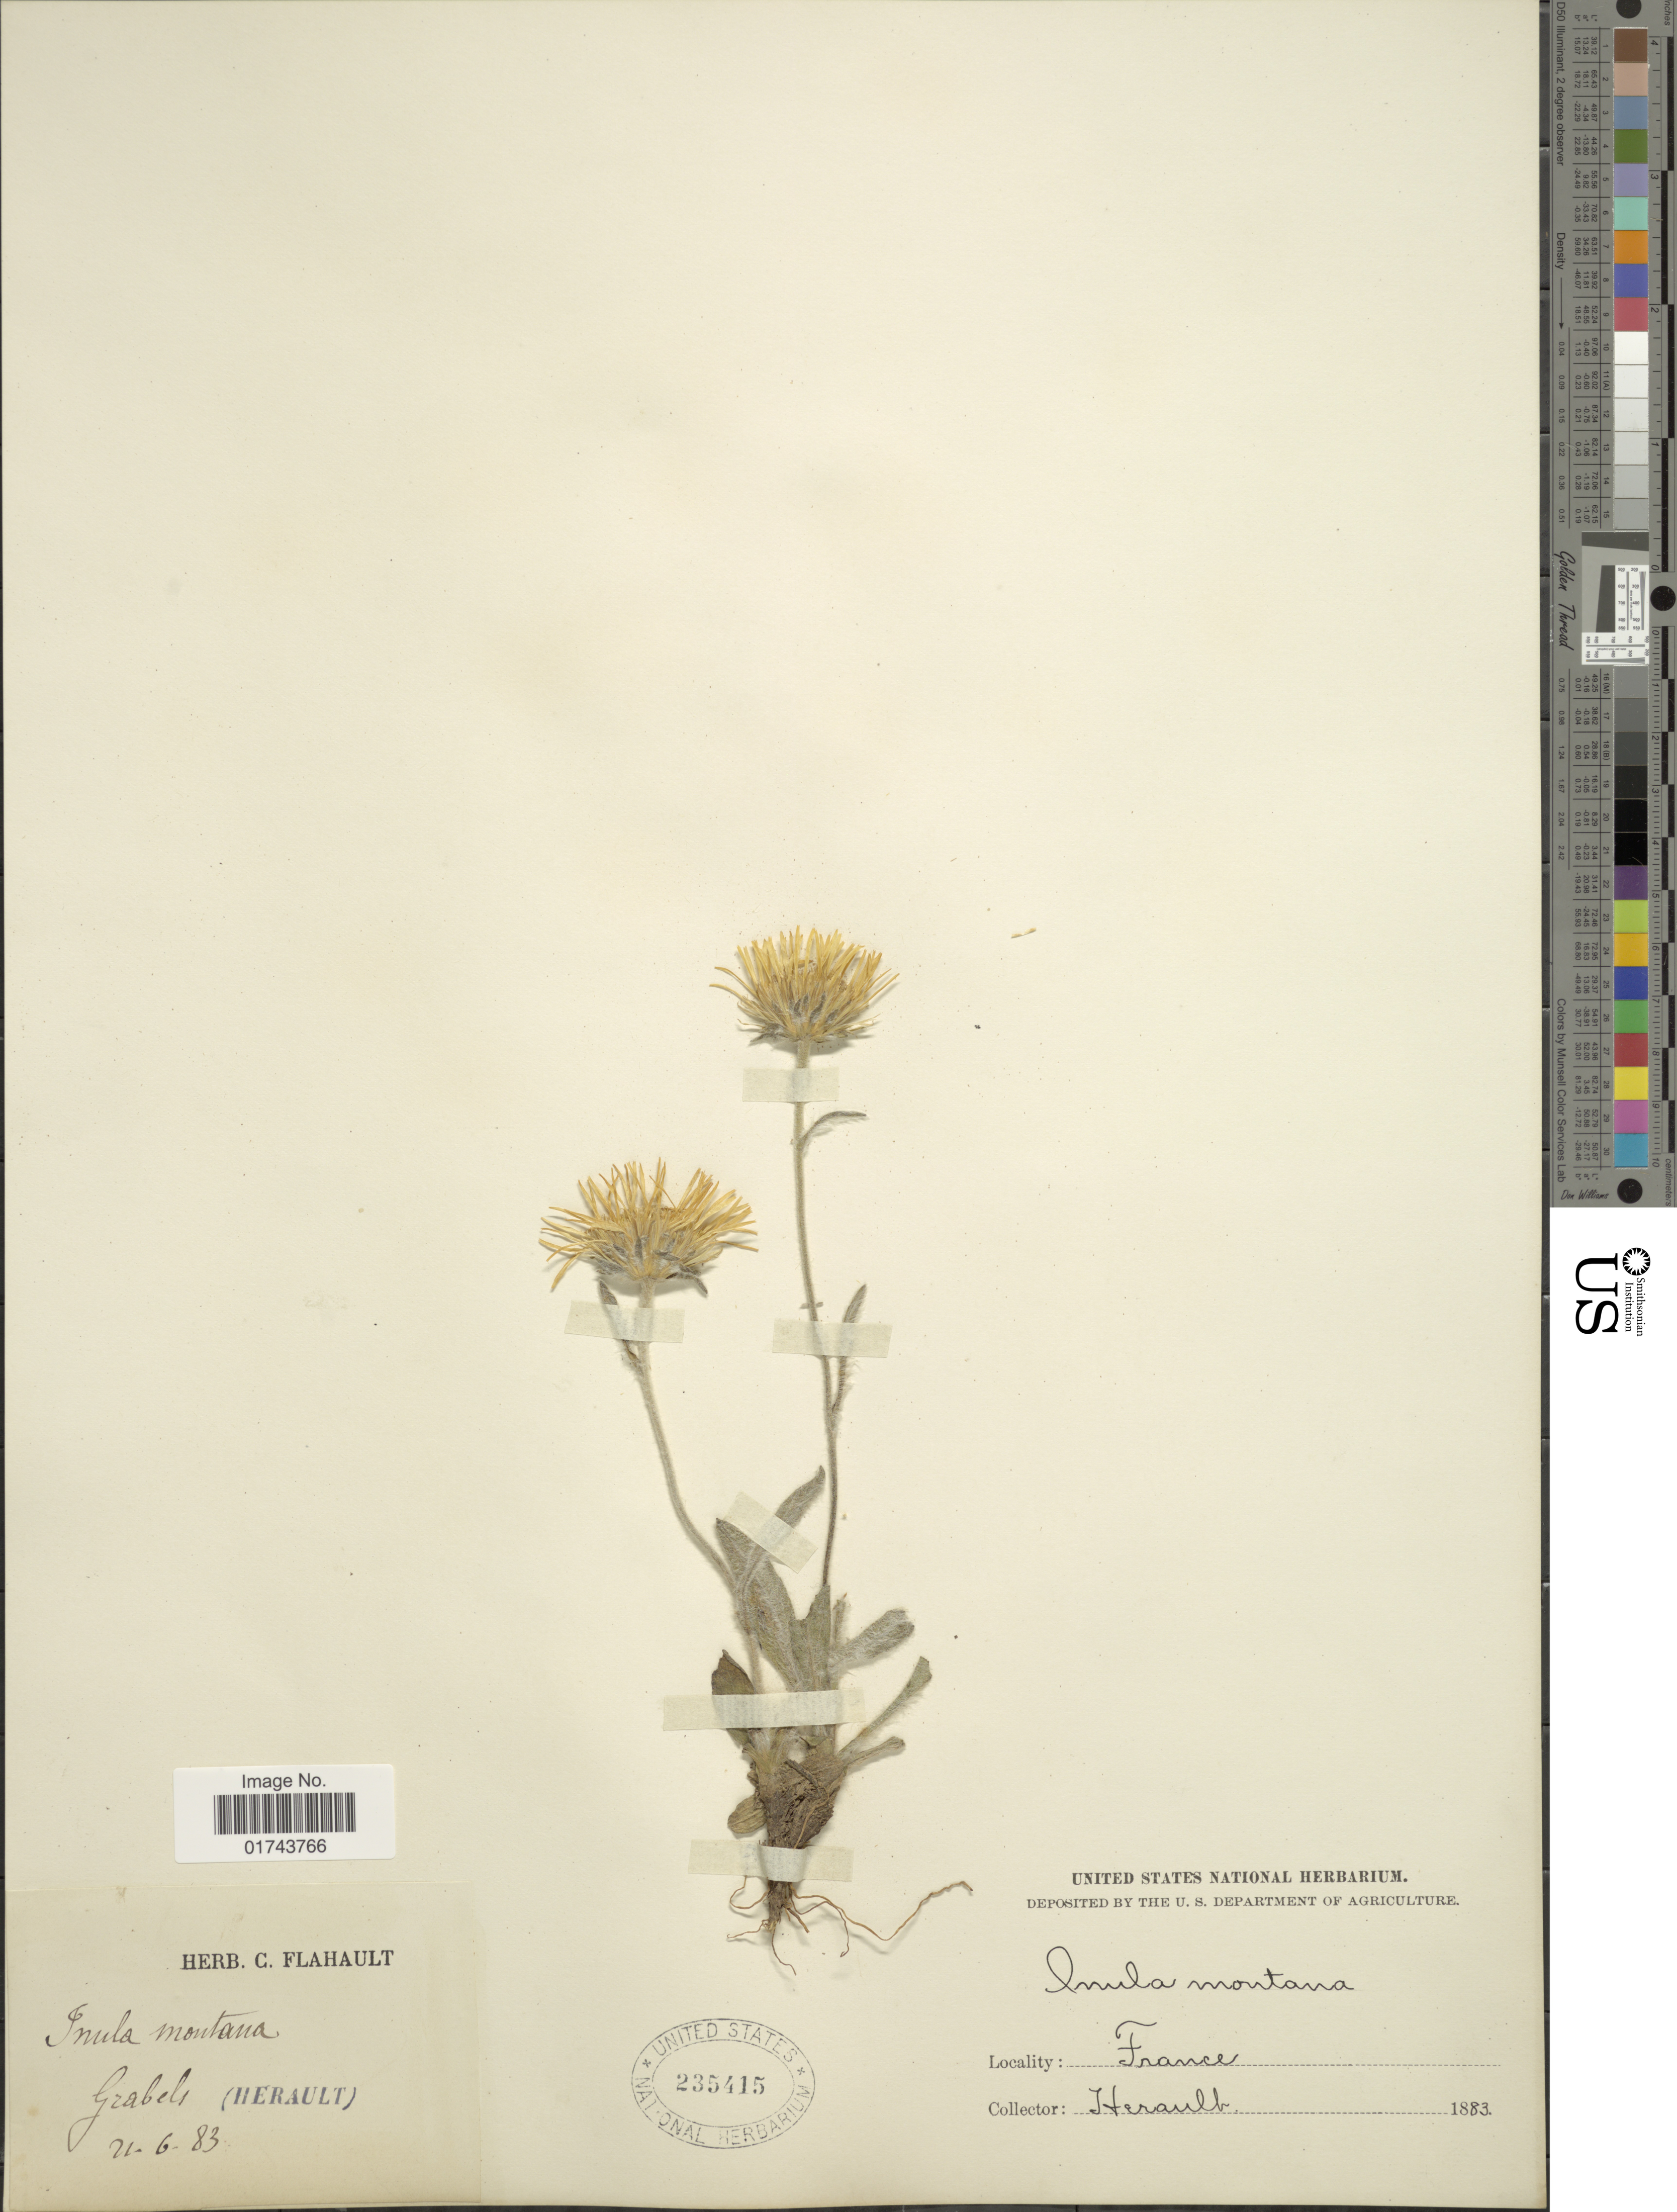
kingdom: Plantae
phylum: Tracheophyta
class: Magnoliopsida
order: Asterales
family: Asteraceae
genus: Inula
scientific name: Inula montana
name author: L.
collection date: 1883-06-21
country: France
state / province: Occitanie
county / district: Hérault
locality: Grabels (Herault)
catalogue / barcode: US 235415